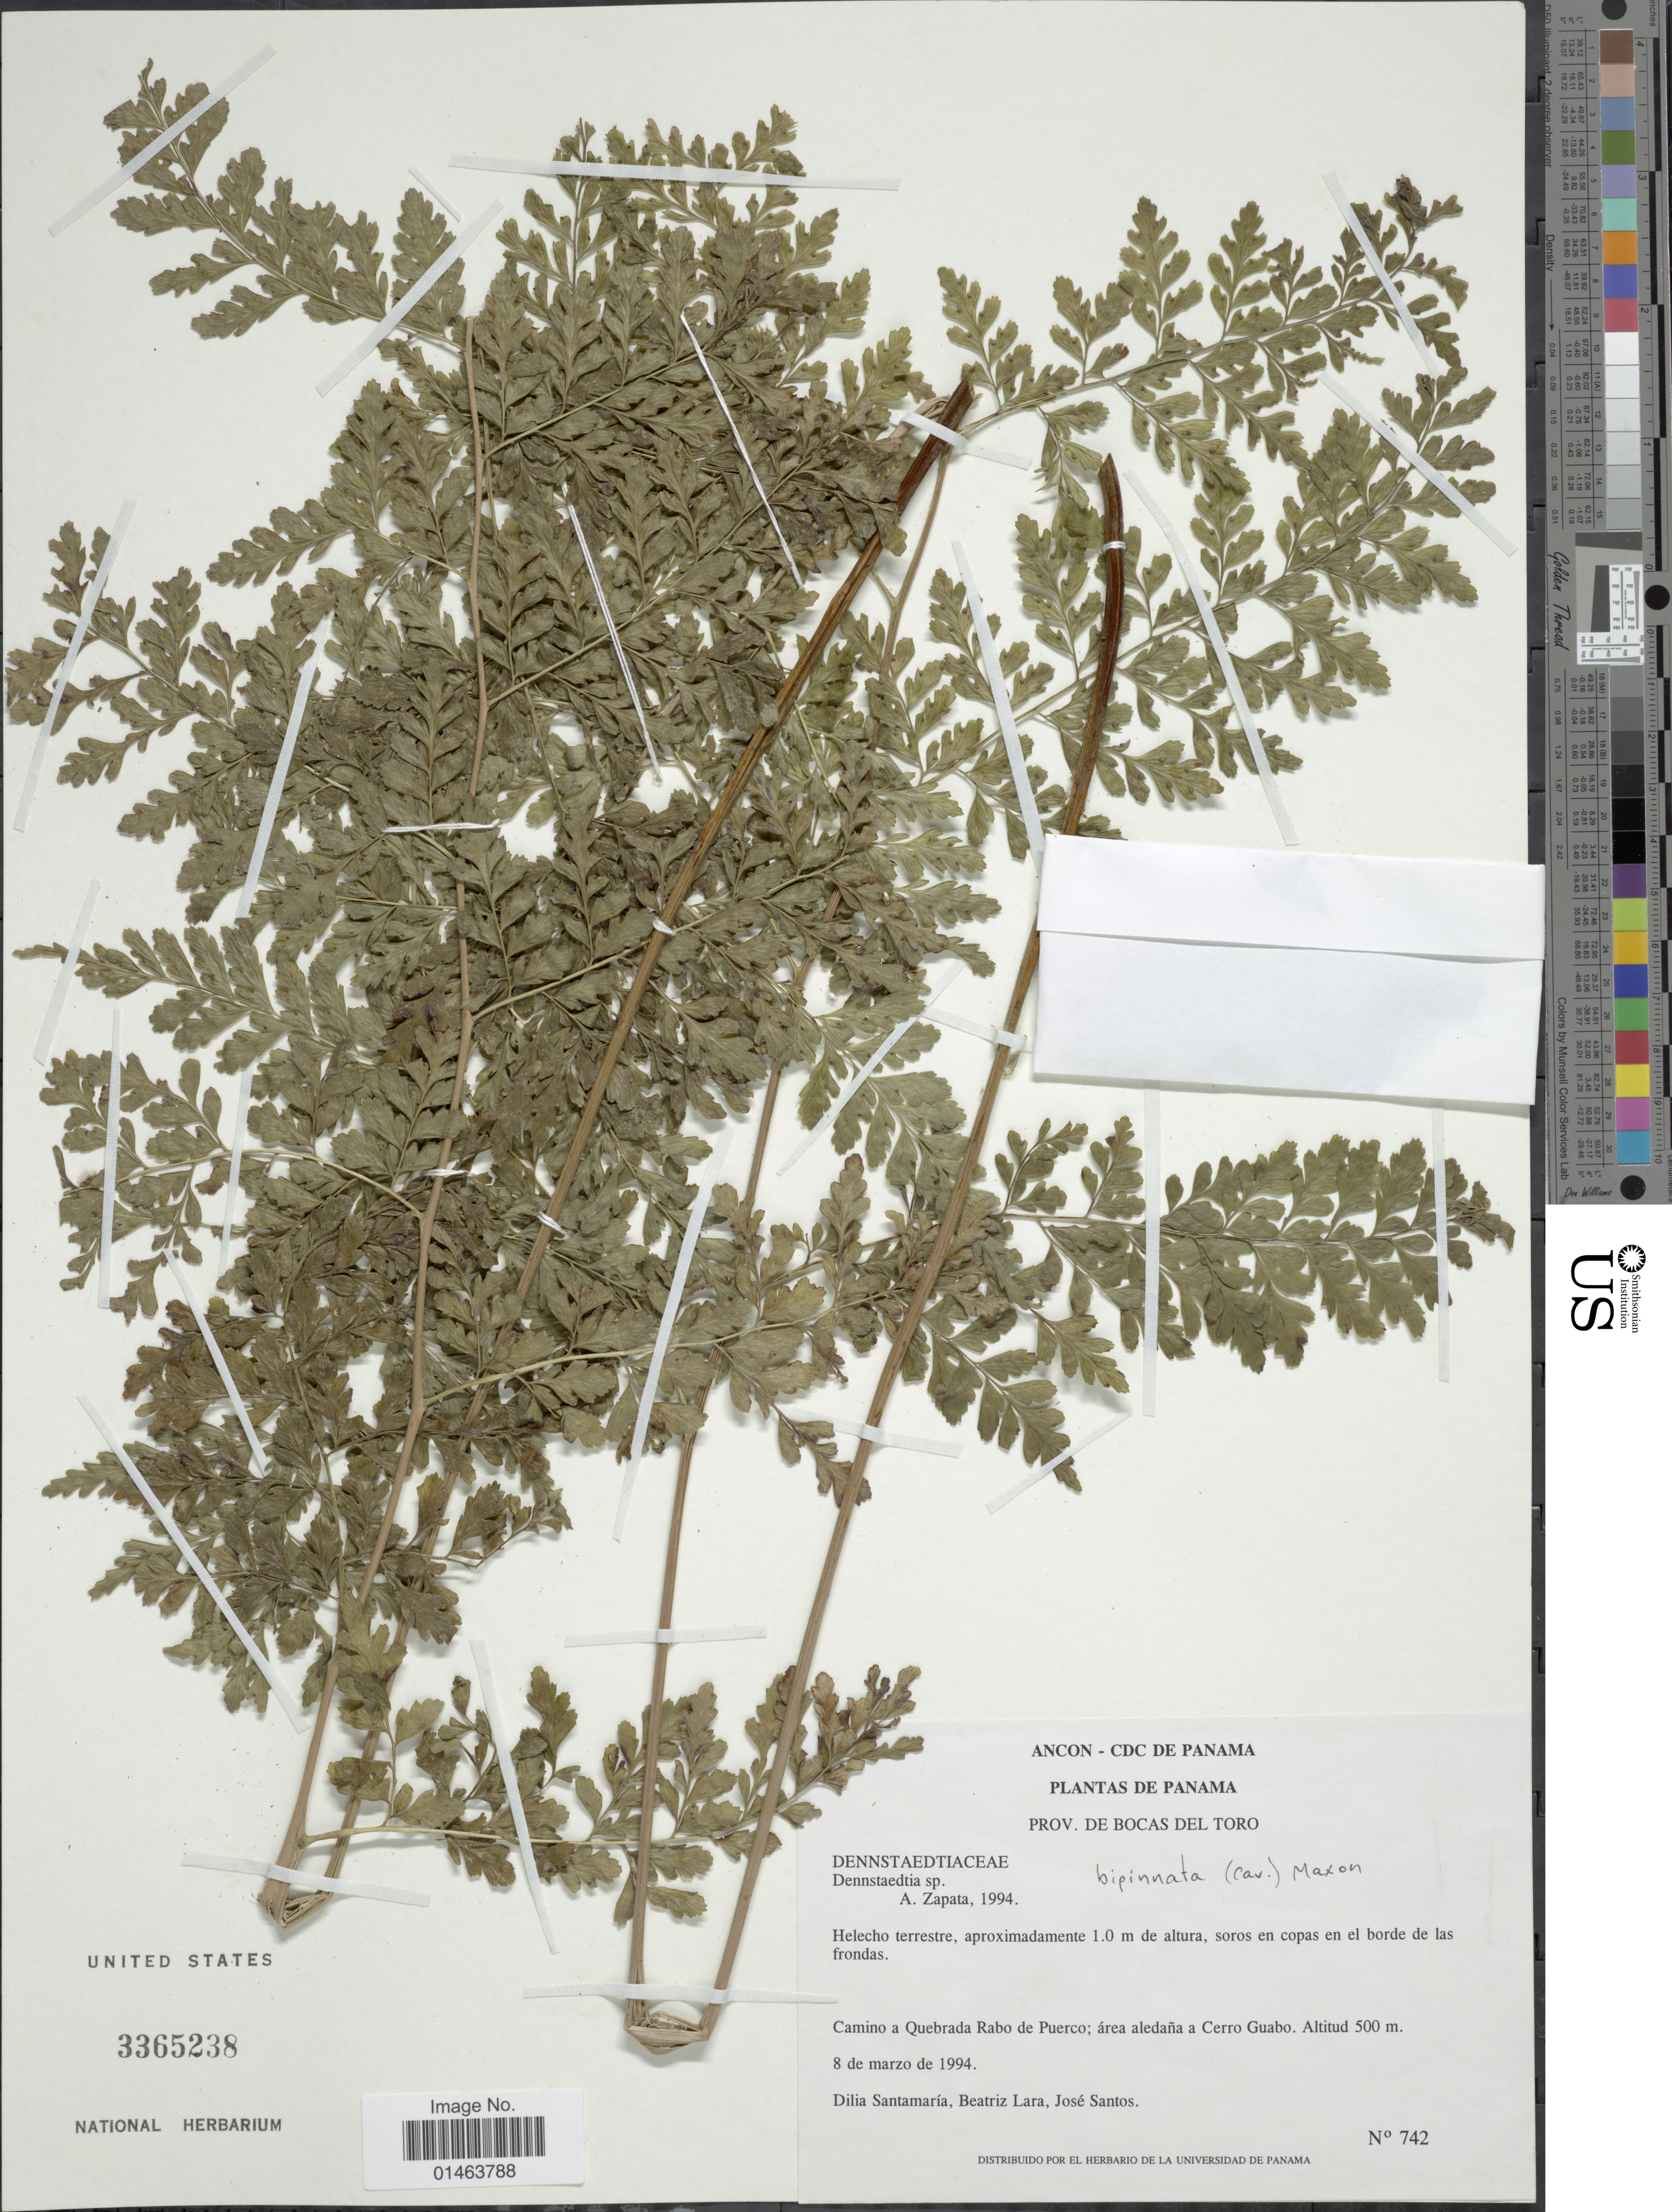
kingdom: Plantae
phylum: Tracheophyta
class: Polypodiopsida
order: Polypodiales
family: Dennstaedtiaceae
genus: Dennstaedtia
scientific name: Dennstaedtia bipinnata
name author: (Cav.) Maxon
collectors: D. Santamaria, B. Lara & J. Santos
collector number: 742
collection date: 1994-03-08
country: Panama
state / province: Bocas del Toro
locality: Panama, Camino a Quebrada Rabo de Puerco; area aledana a Cerro Guabo.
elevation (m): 500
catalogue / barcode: US 3365238